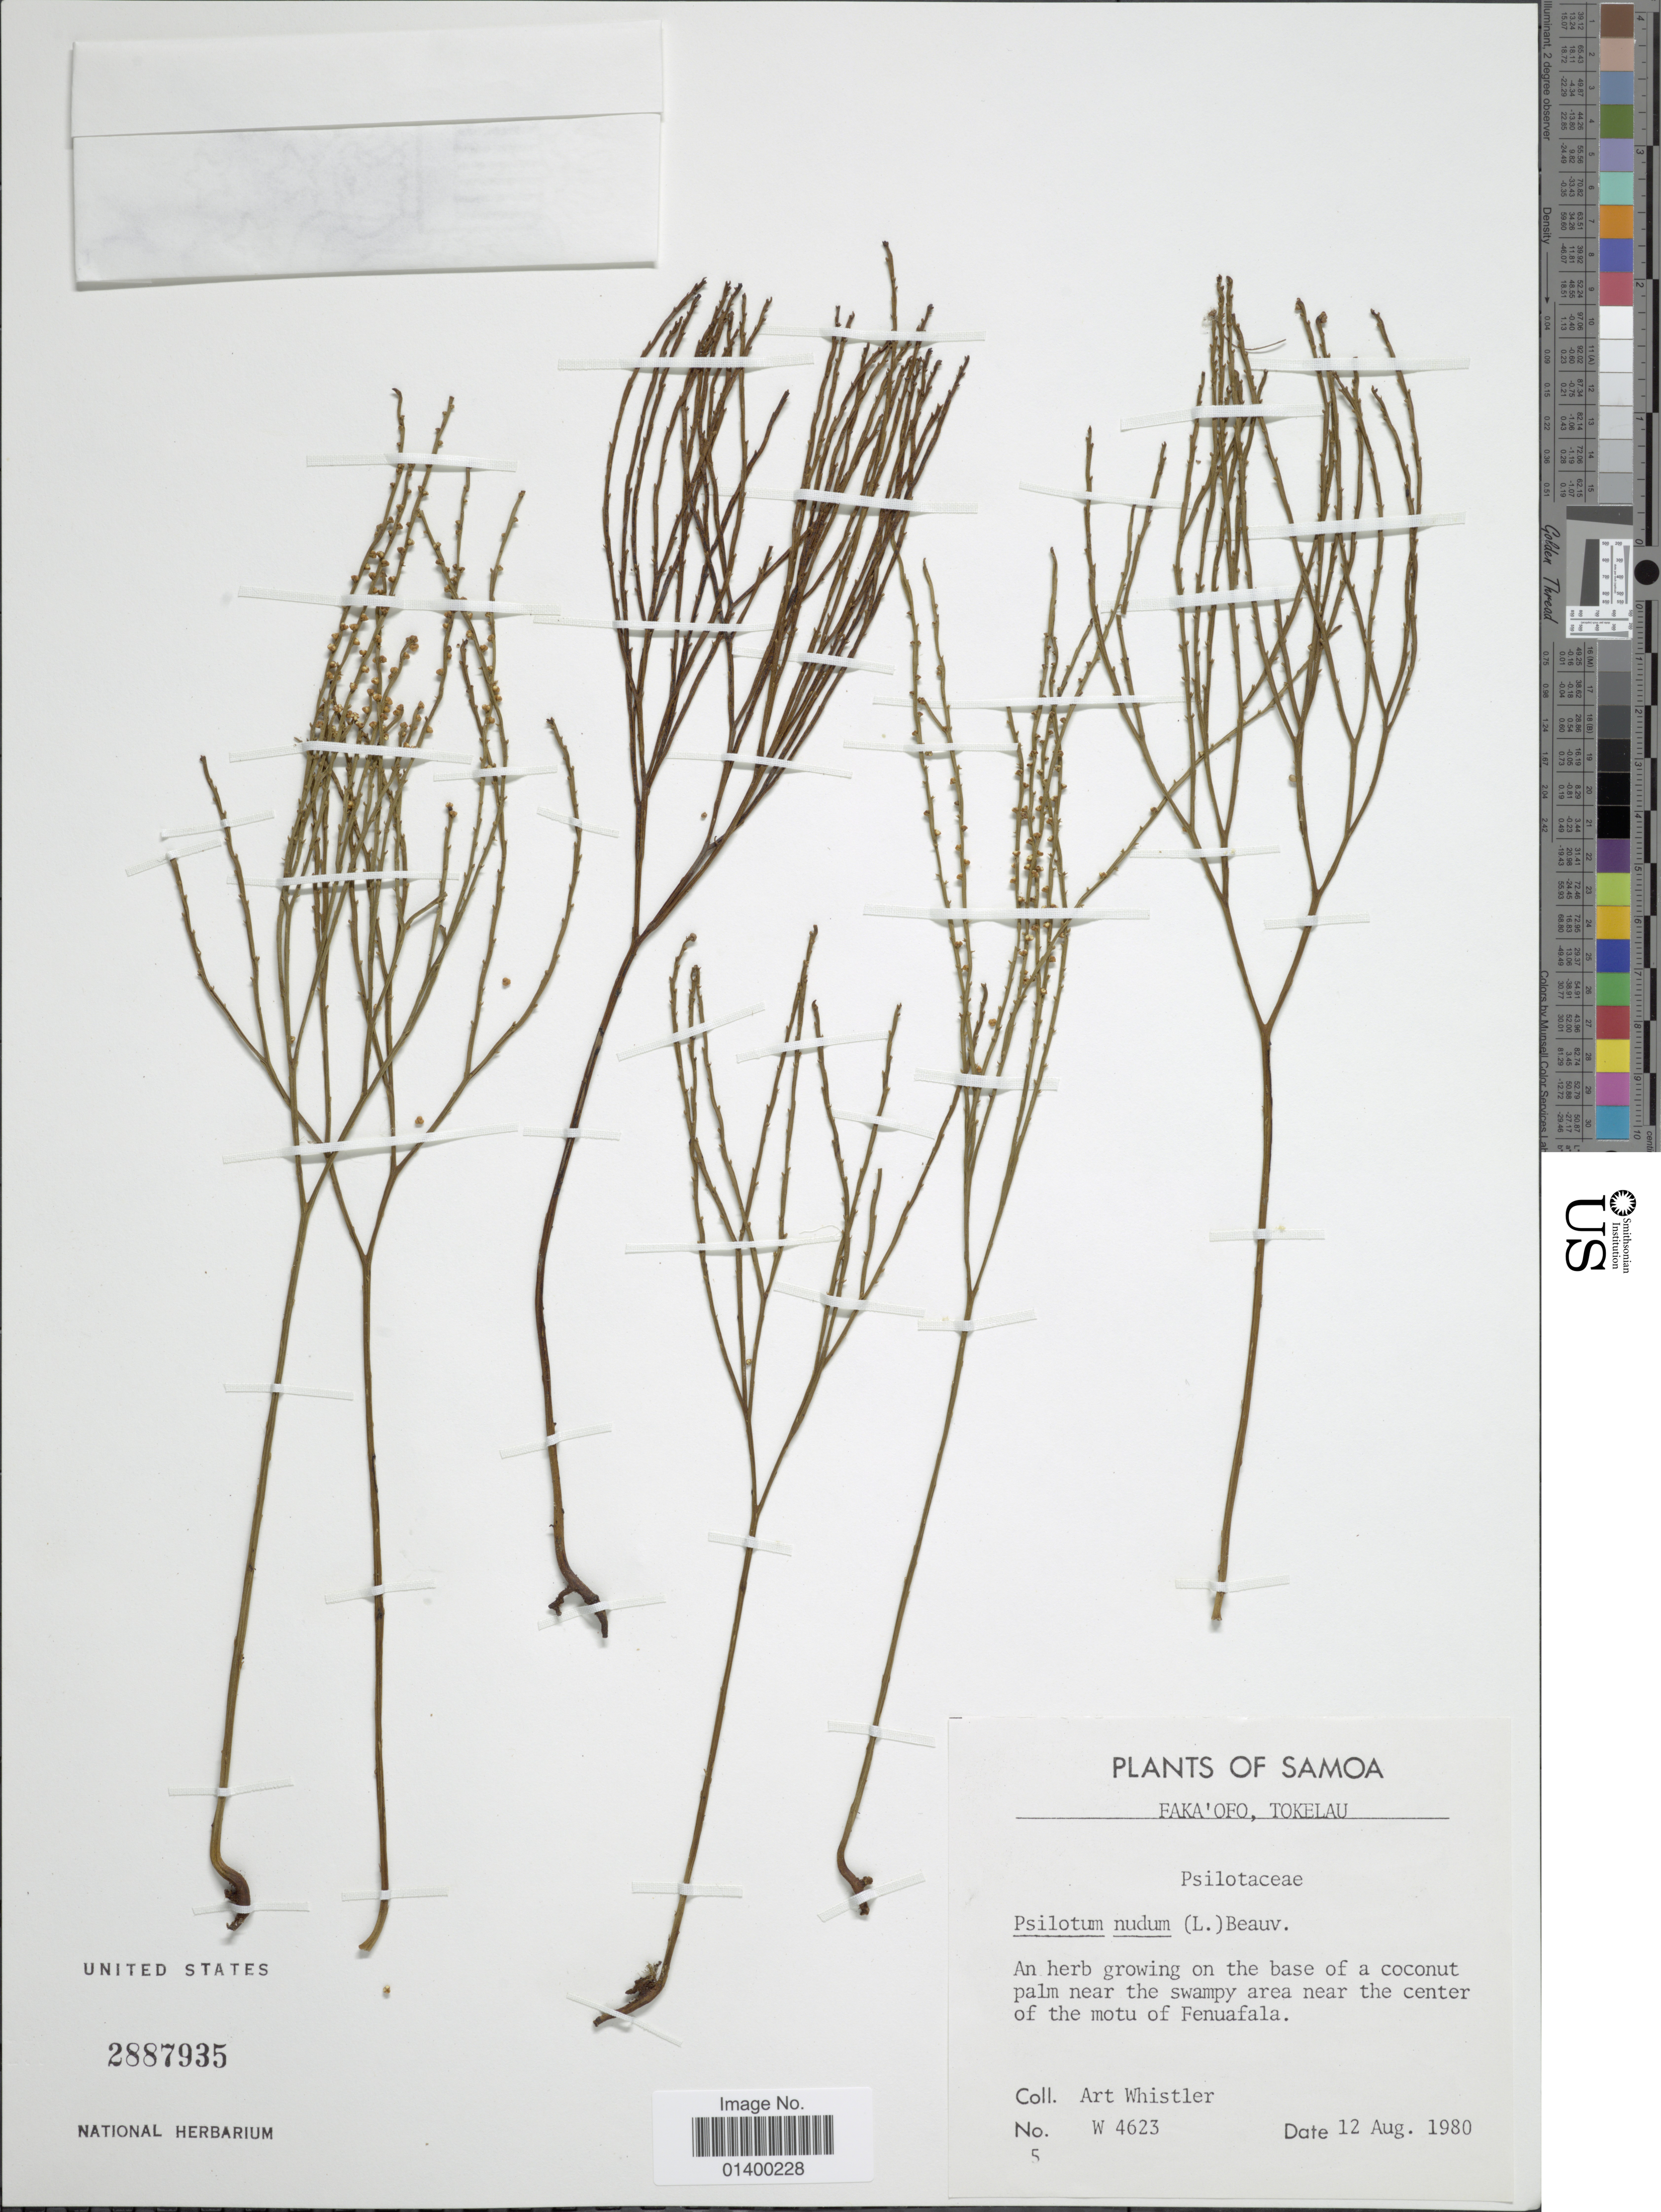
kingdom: Plantae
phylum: Tracheophyta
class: Polypodiopsida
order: Psilotales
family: Psilotaceae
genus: Psilotum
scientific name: Psilotum nudum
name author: (L.) P. Beauv.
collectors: A. Whistler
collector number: W 4623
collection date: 1980-08-12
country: Samoa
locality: Samoa, Faka'Ofo, Tokelau, near the swampy area near the center of the motu of Fenuafala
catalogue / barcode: US 2887935